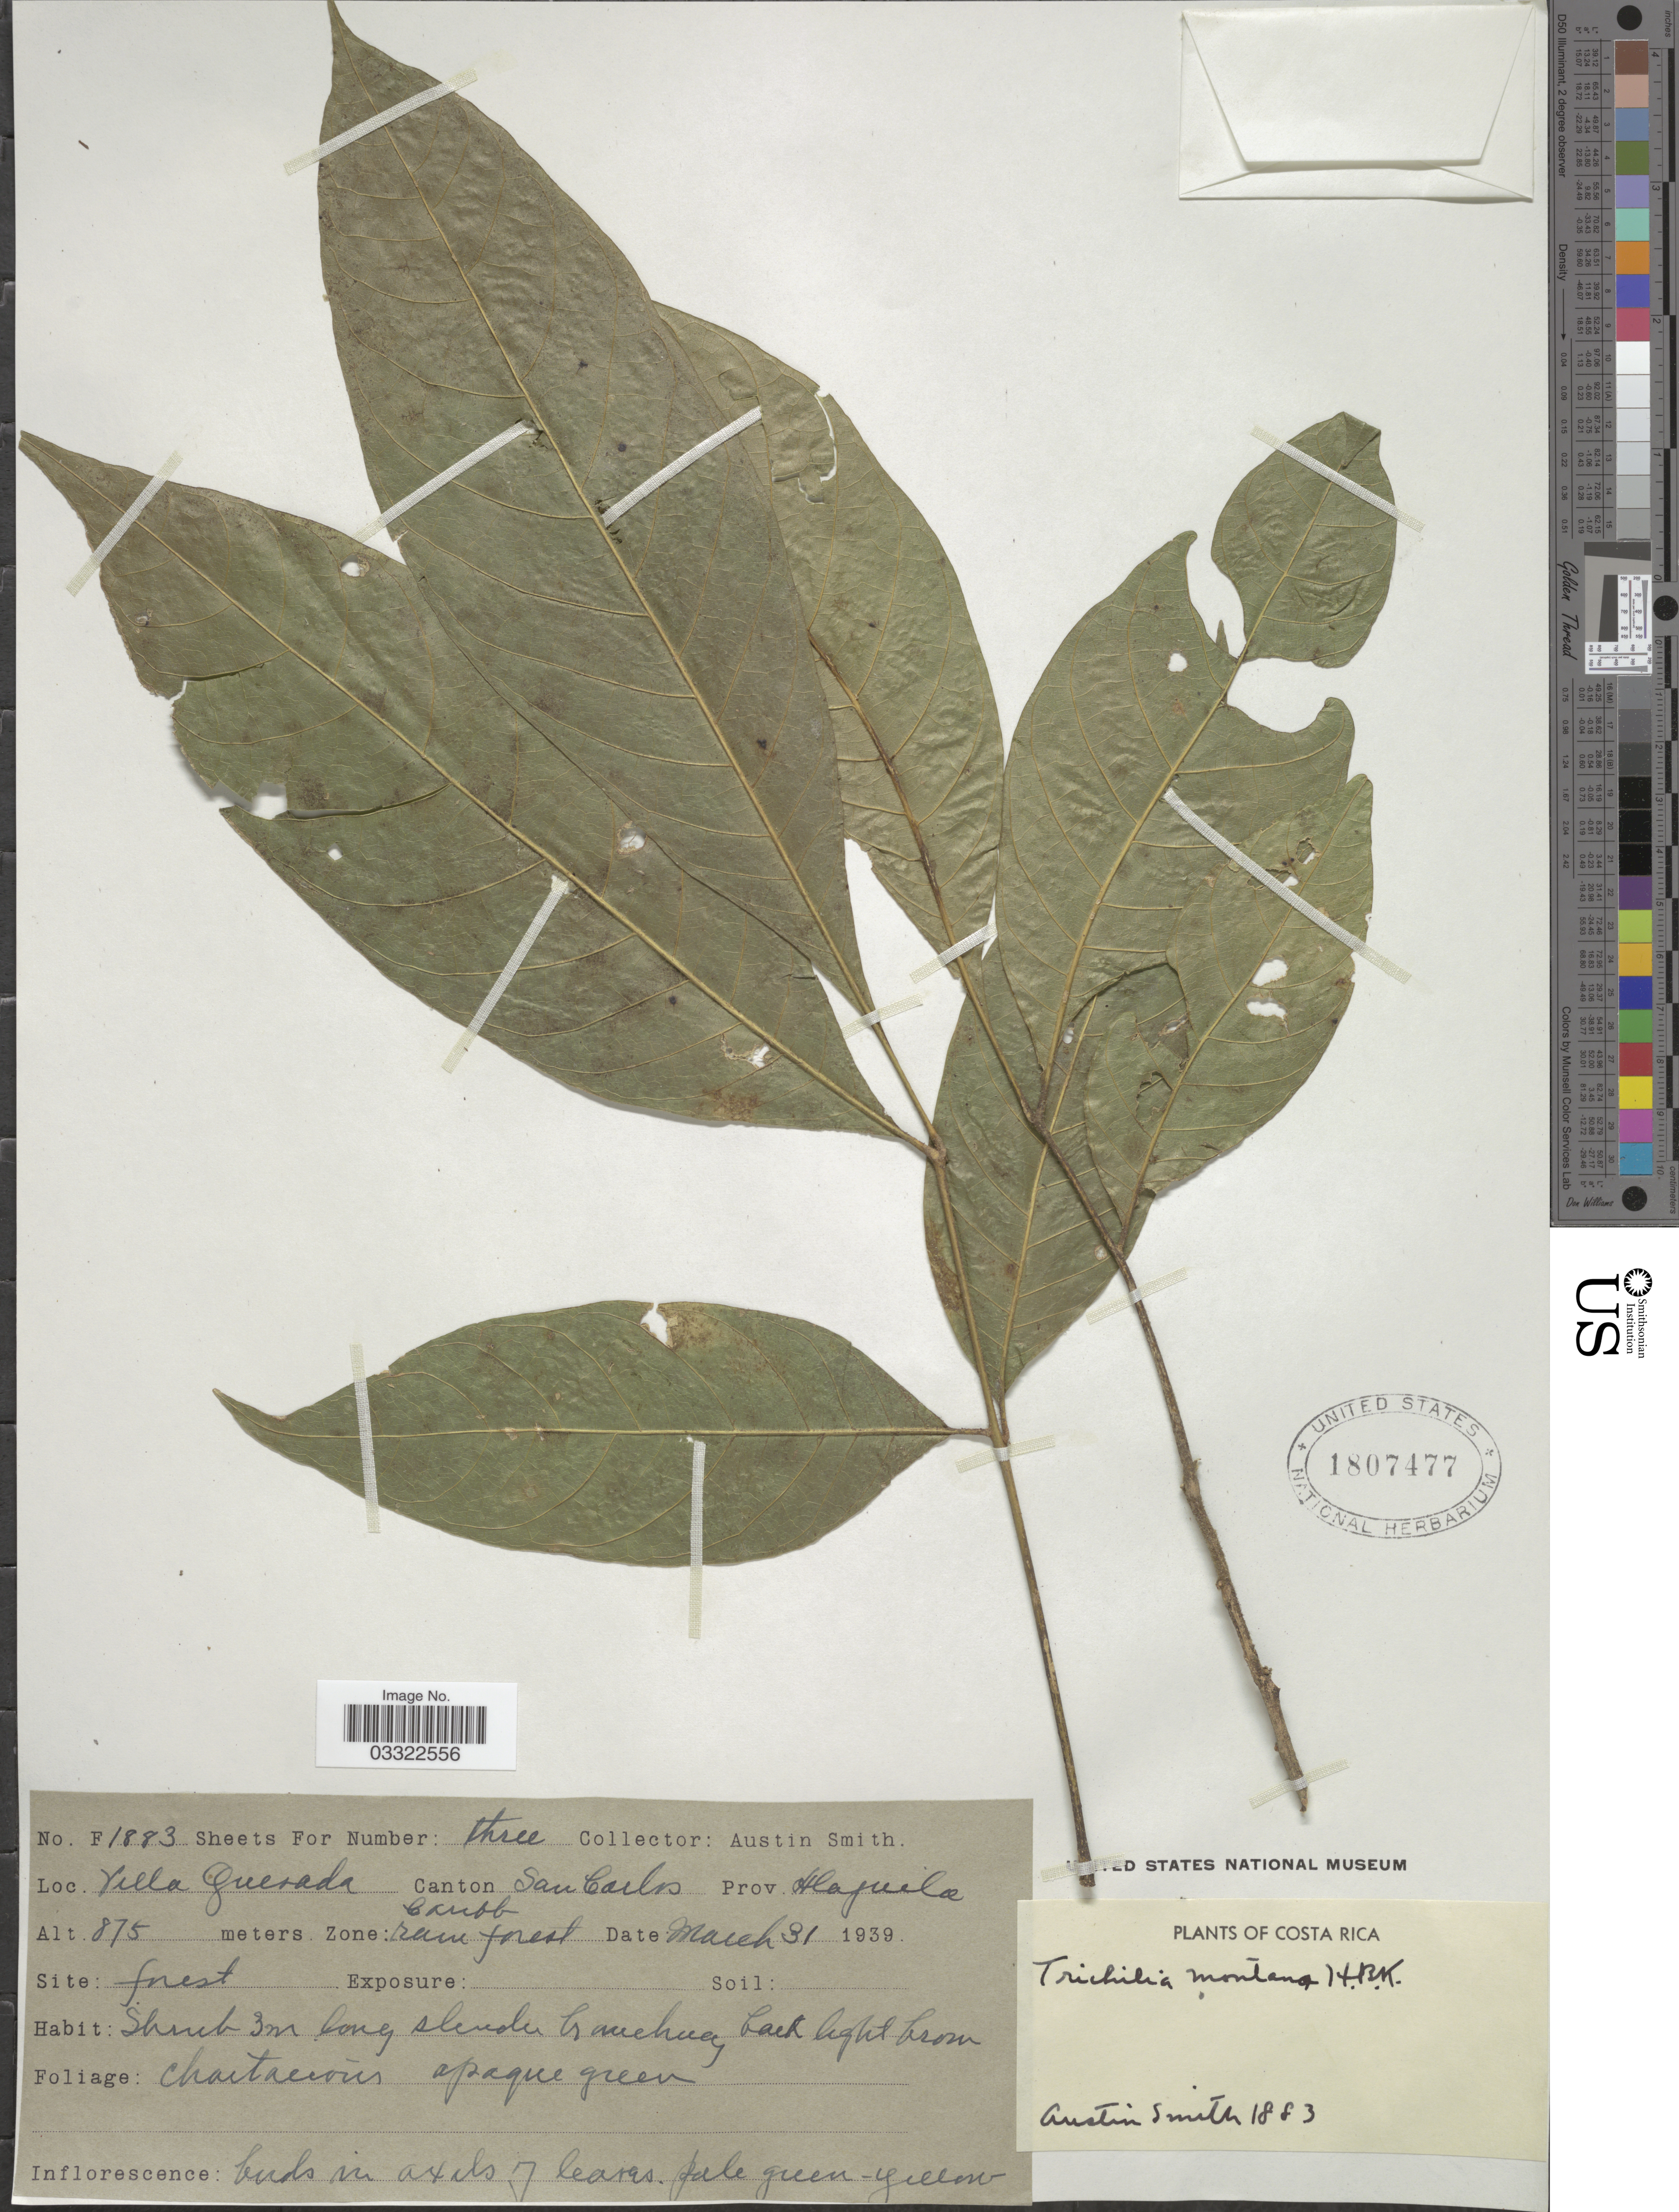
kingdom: Plantae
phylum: Tracheophyta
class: Magnoliopsida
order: Sapindales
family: Meliaceae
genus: Trichilia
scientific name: Trichilia montana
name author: Kunth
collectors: Aust P. Smith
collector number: F1883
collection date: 1939-03-31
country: Costa Rica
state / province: Alajuela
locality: Villa Quesada, San Carlos canton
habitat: Zone: Caribb. rain forest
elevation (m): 875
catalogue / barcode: US 1807477